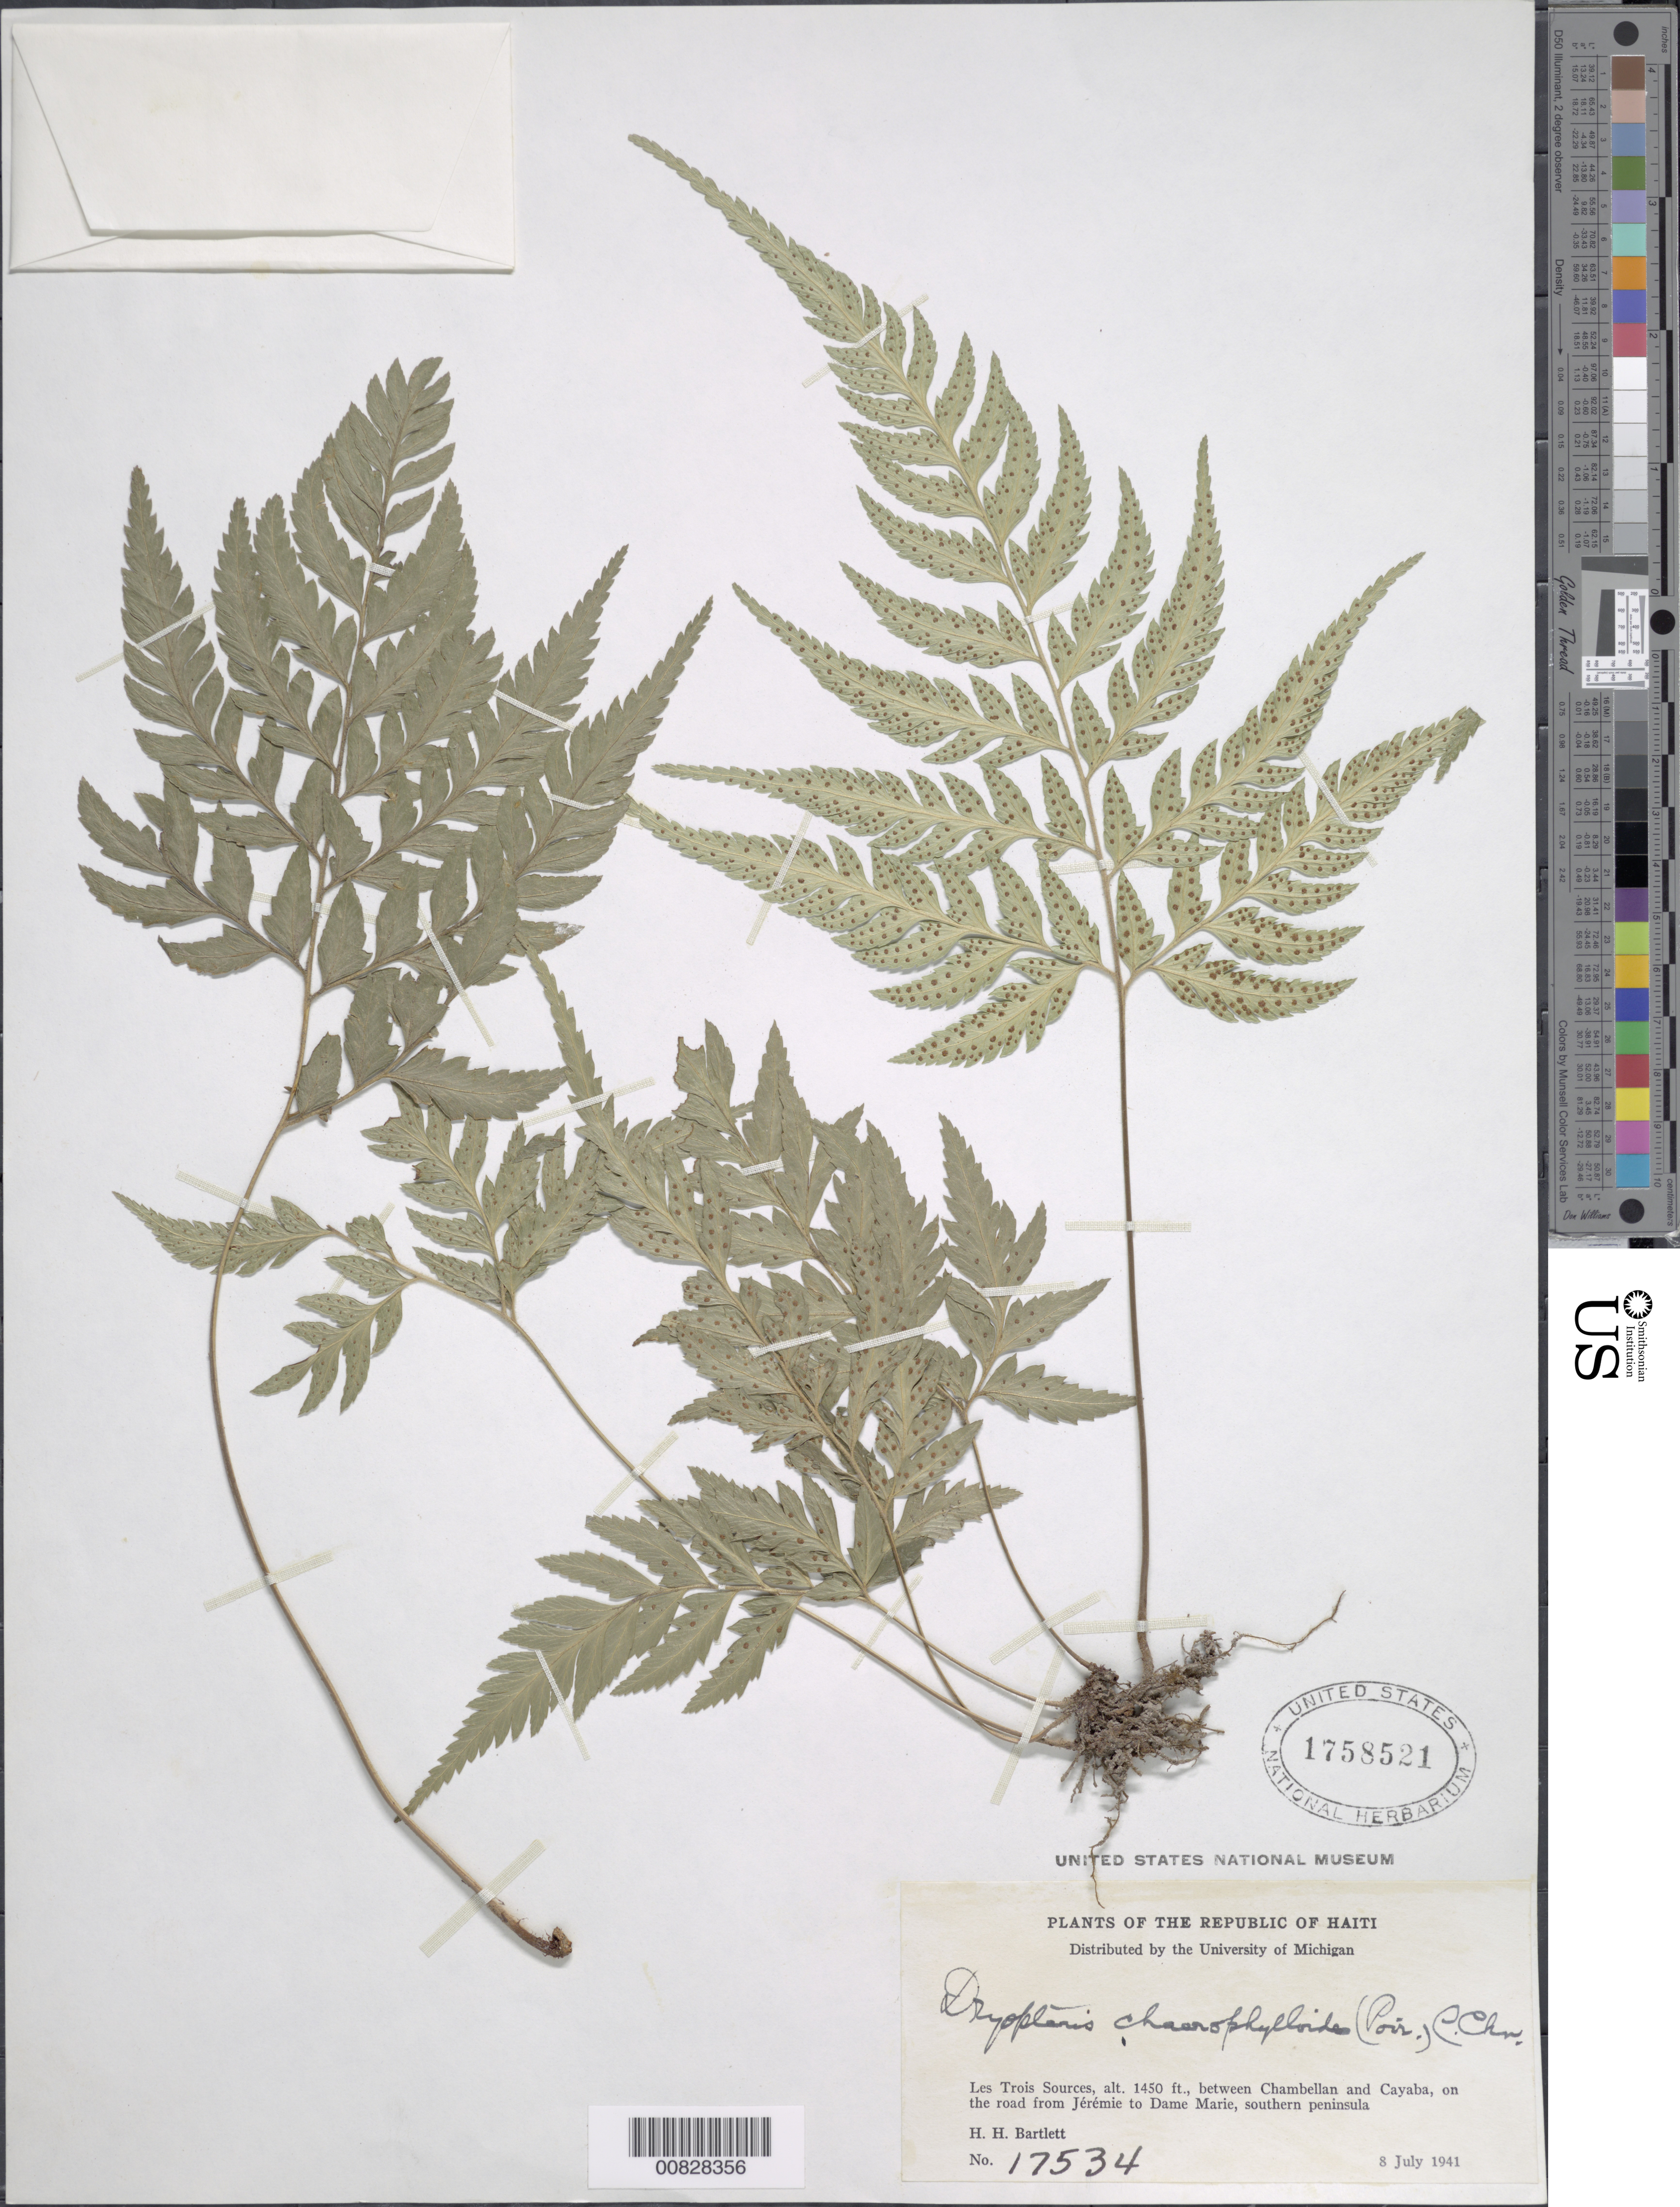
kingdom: Plantae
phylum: Tracheophyta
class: Polypodiopsida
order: Polypodiales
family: Dryopteridaceae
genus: Polystichopsis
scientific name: Polystichopsis chaerophylloides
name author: (Poir.) C.V. Morton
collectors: H. H. Bartlett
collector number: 17534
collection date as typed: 08 Jul 1941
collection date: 1941-07-08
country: Haiti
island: Hispaniola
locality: Les Trois Sources, between Chambellan and Cayaba, road from Jérémie to Dame Marie, southern peninsula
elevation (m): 442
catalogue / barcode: US 1758521